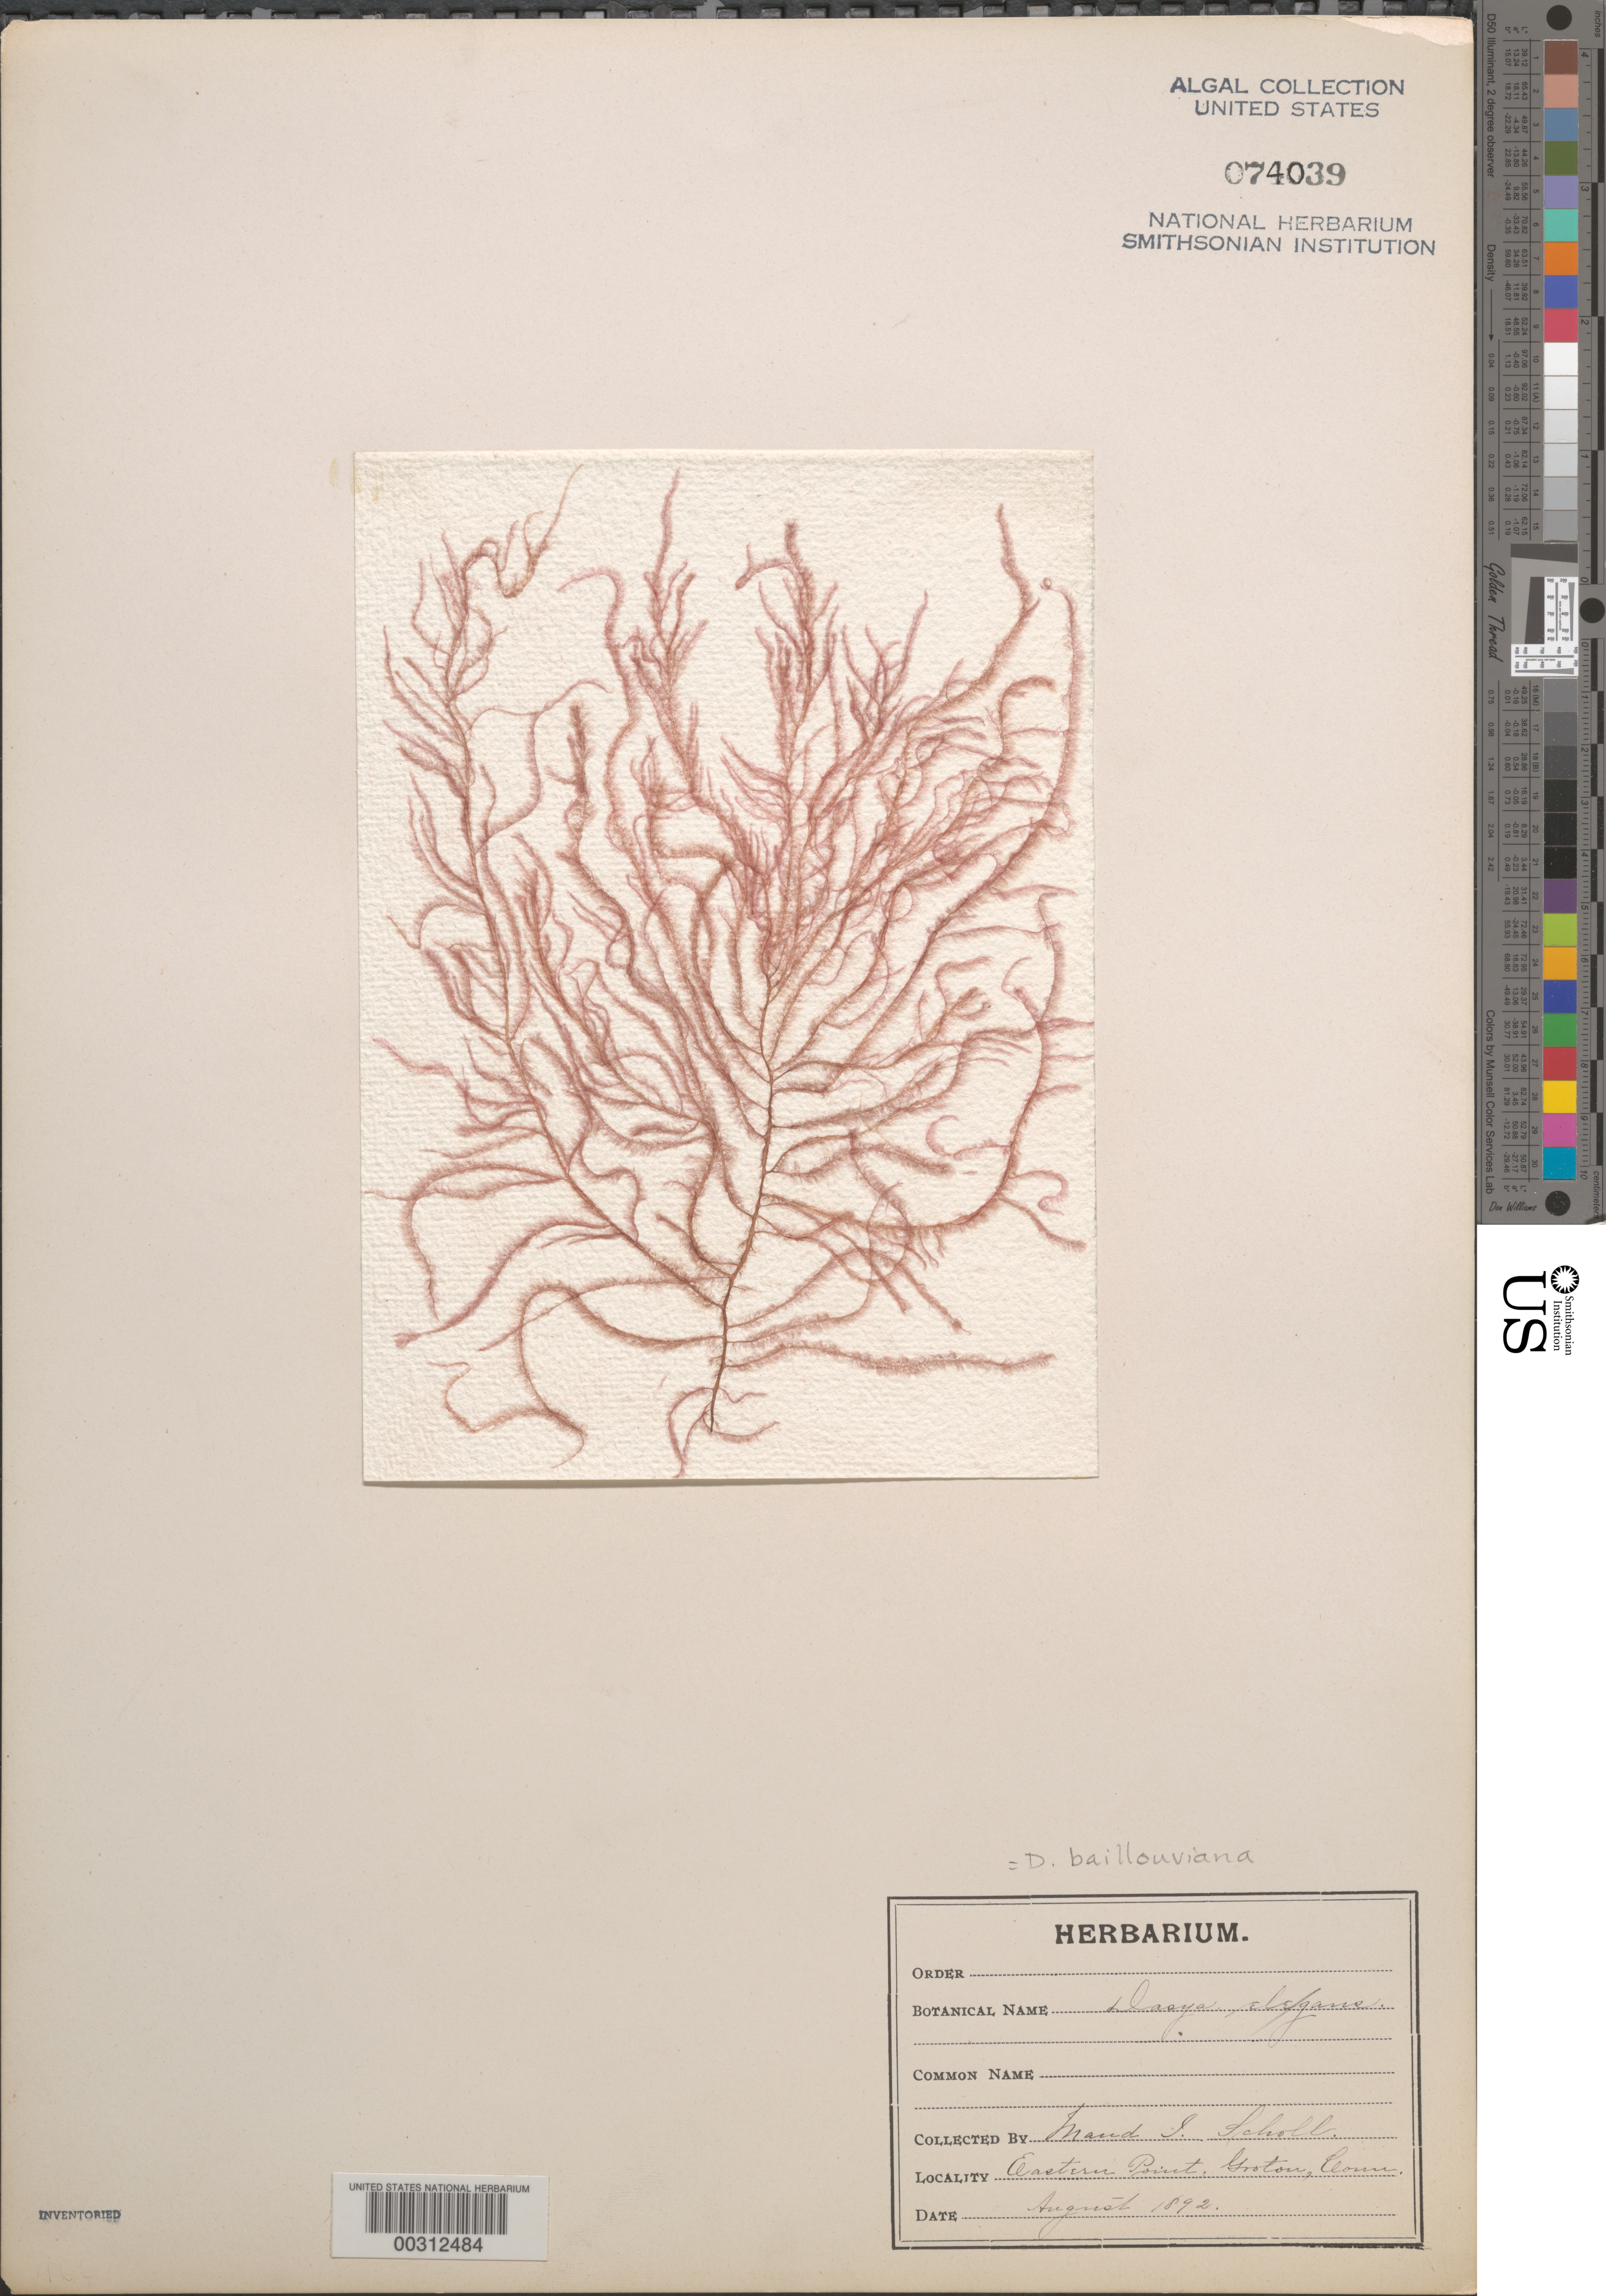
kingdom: Plantae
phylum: Rhodophyta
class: Florideophyceae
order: Ceramiales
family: Dasyaceae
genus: Dasya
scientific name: Dasya pedicellata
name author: (C. Agardh) C. Agardh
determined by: Algae name updating Project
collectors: M. Scholl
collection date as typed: Aug 1892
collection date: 1892-08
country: United States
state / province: Connecticut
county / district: New London County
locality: Eastern Point, Groton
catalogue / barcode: US 74039